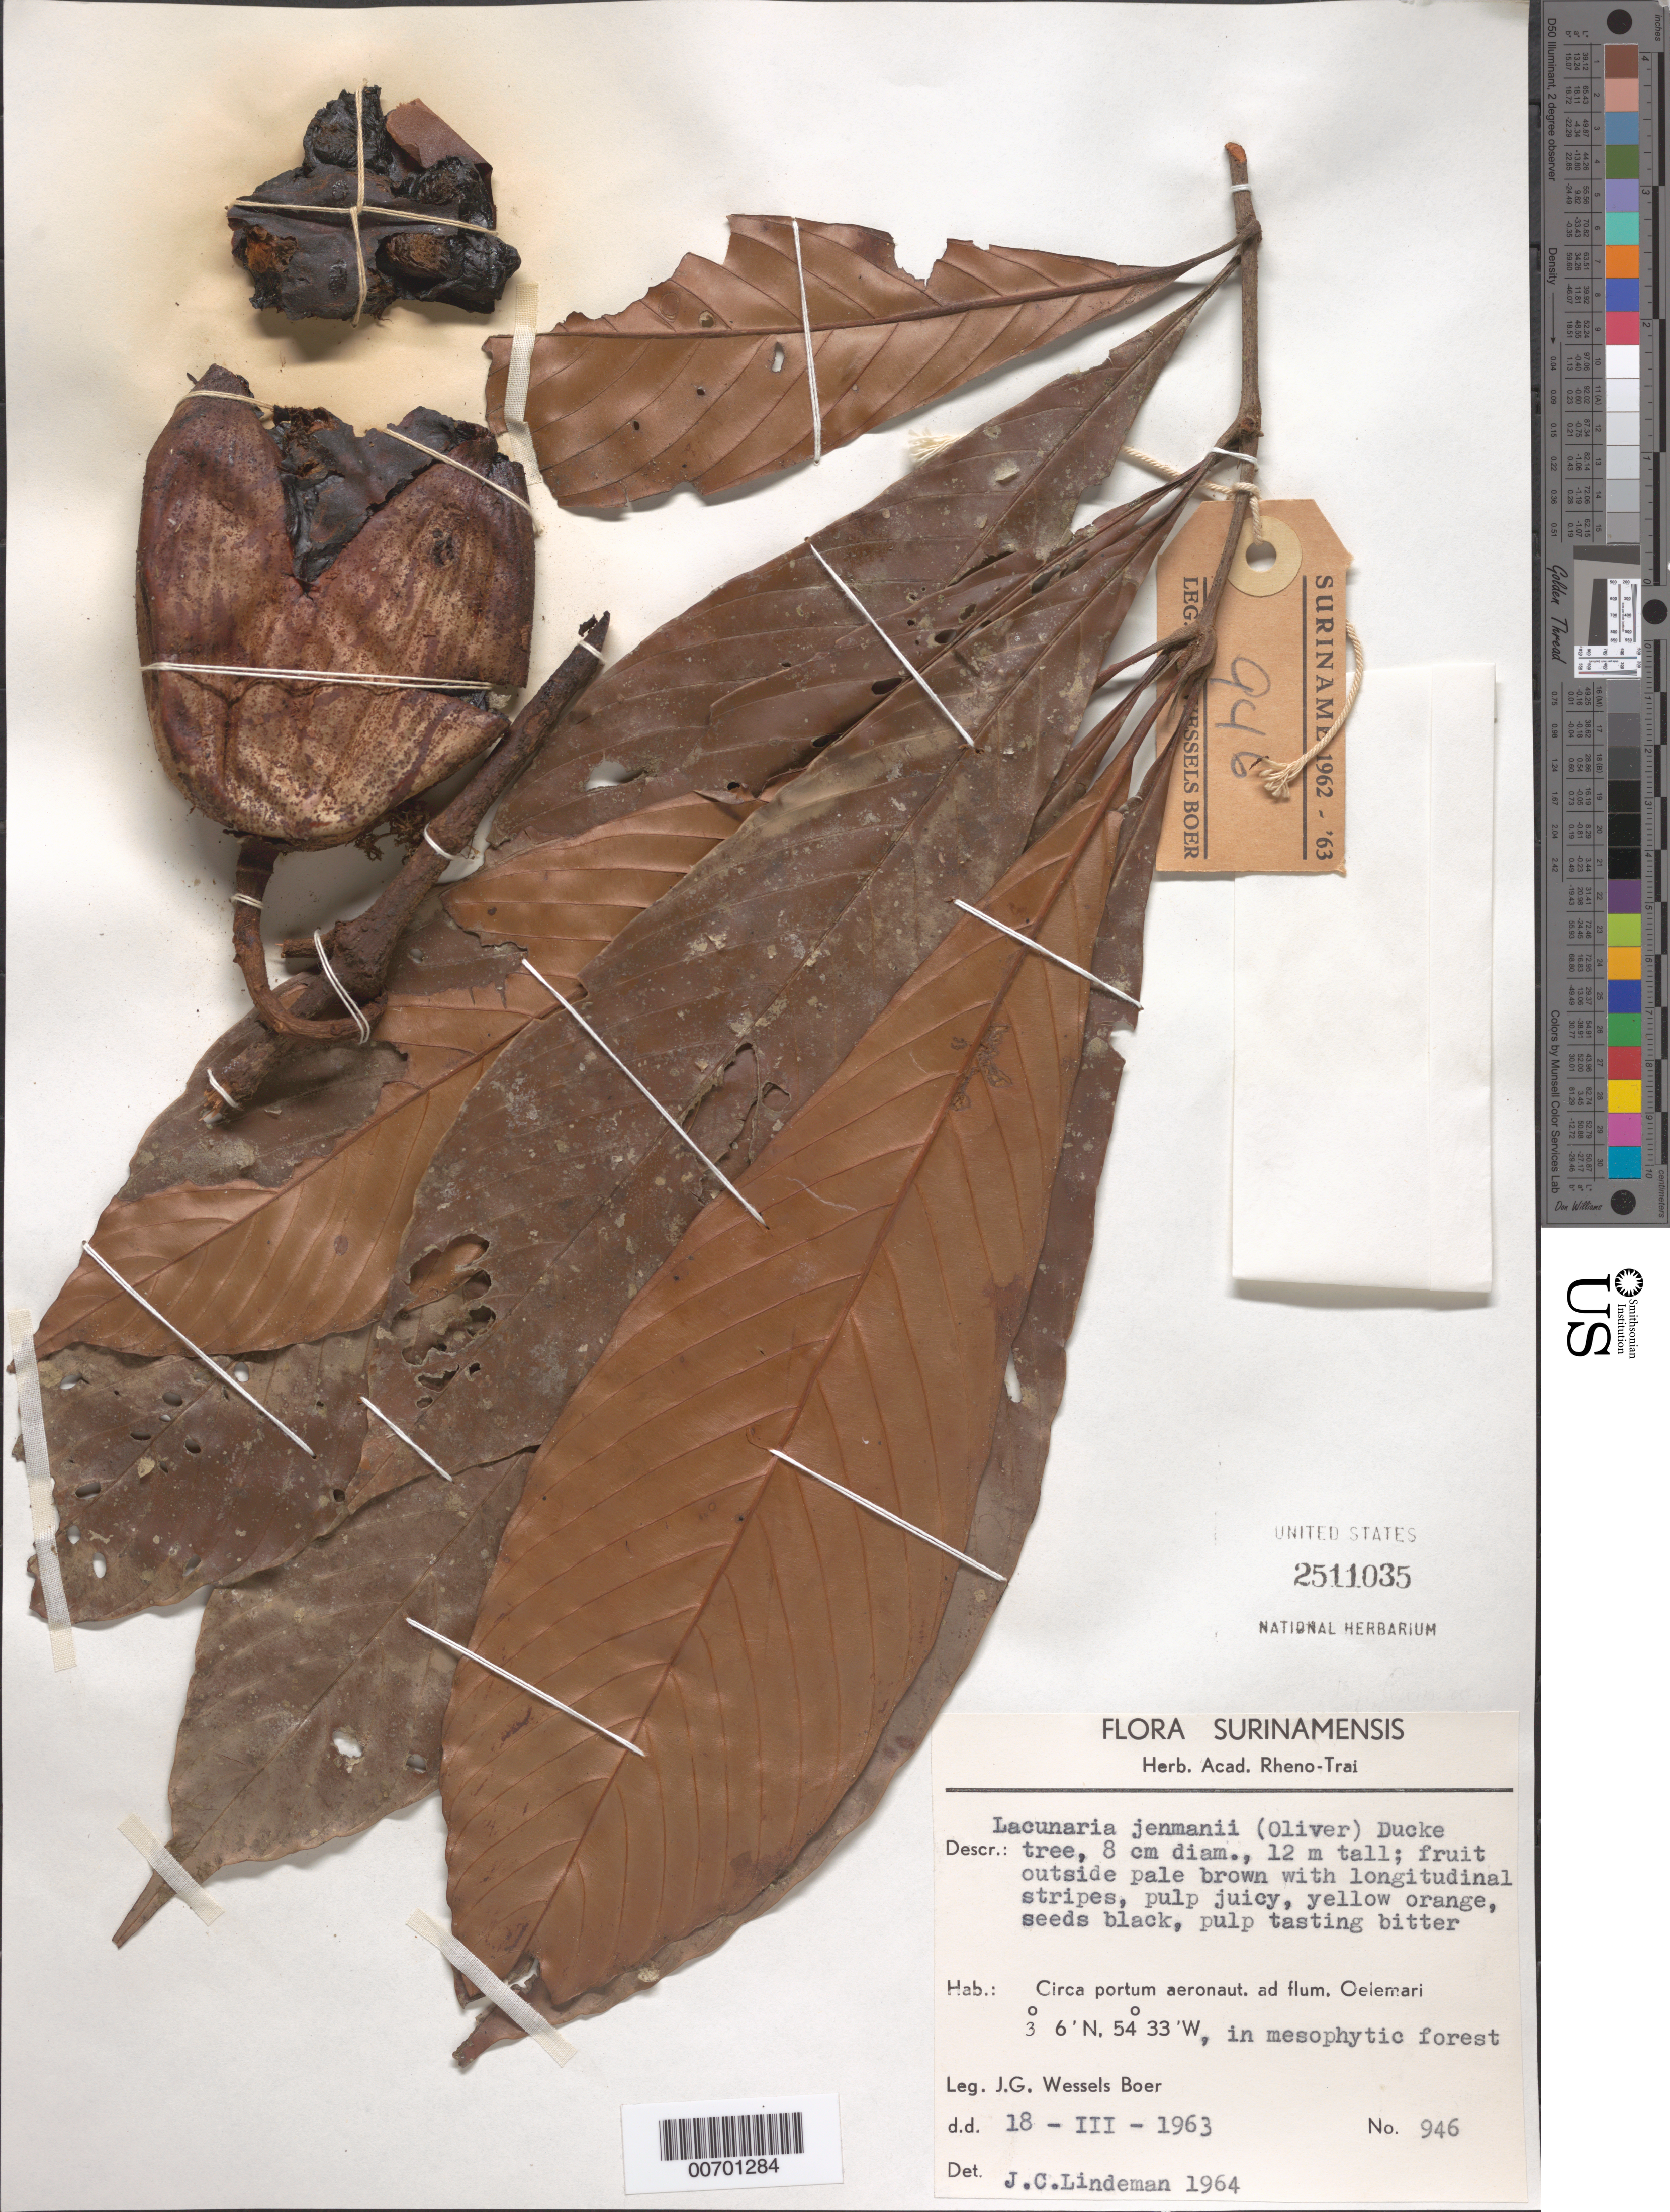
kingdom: Plantae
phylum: Tracheophyta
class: Magnoliopsida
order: Malpighiales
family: Quiinaceae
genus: Lacunaria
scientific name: Lacunaria jenmanii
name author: (Oliv.) Ducke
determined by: Lindeman, J. C.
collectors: J. G. Wessels Boer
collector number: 946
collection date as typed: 18-Mar-63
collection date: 1963-03-18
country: Suriname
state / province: Sipaliwini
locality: Oelemari R., between river and airstrip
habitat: Mesophytic forest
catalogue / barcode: US 2511035